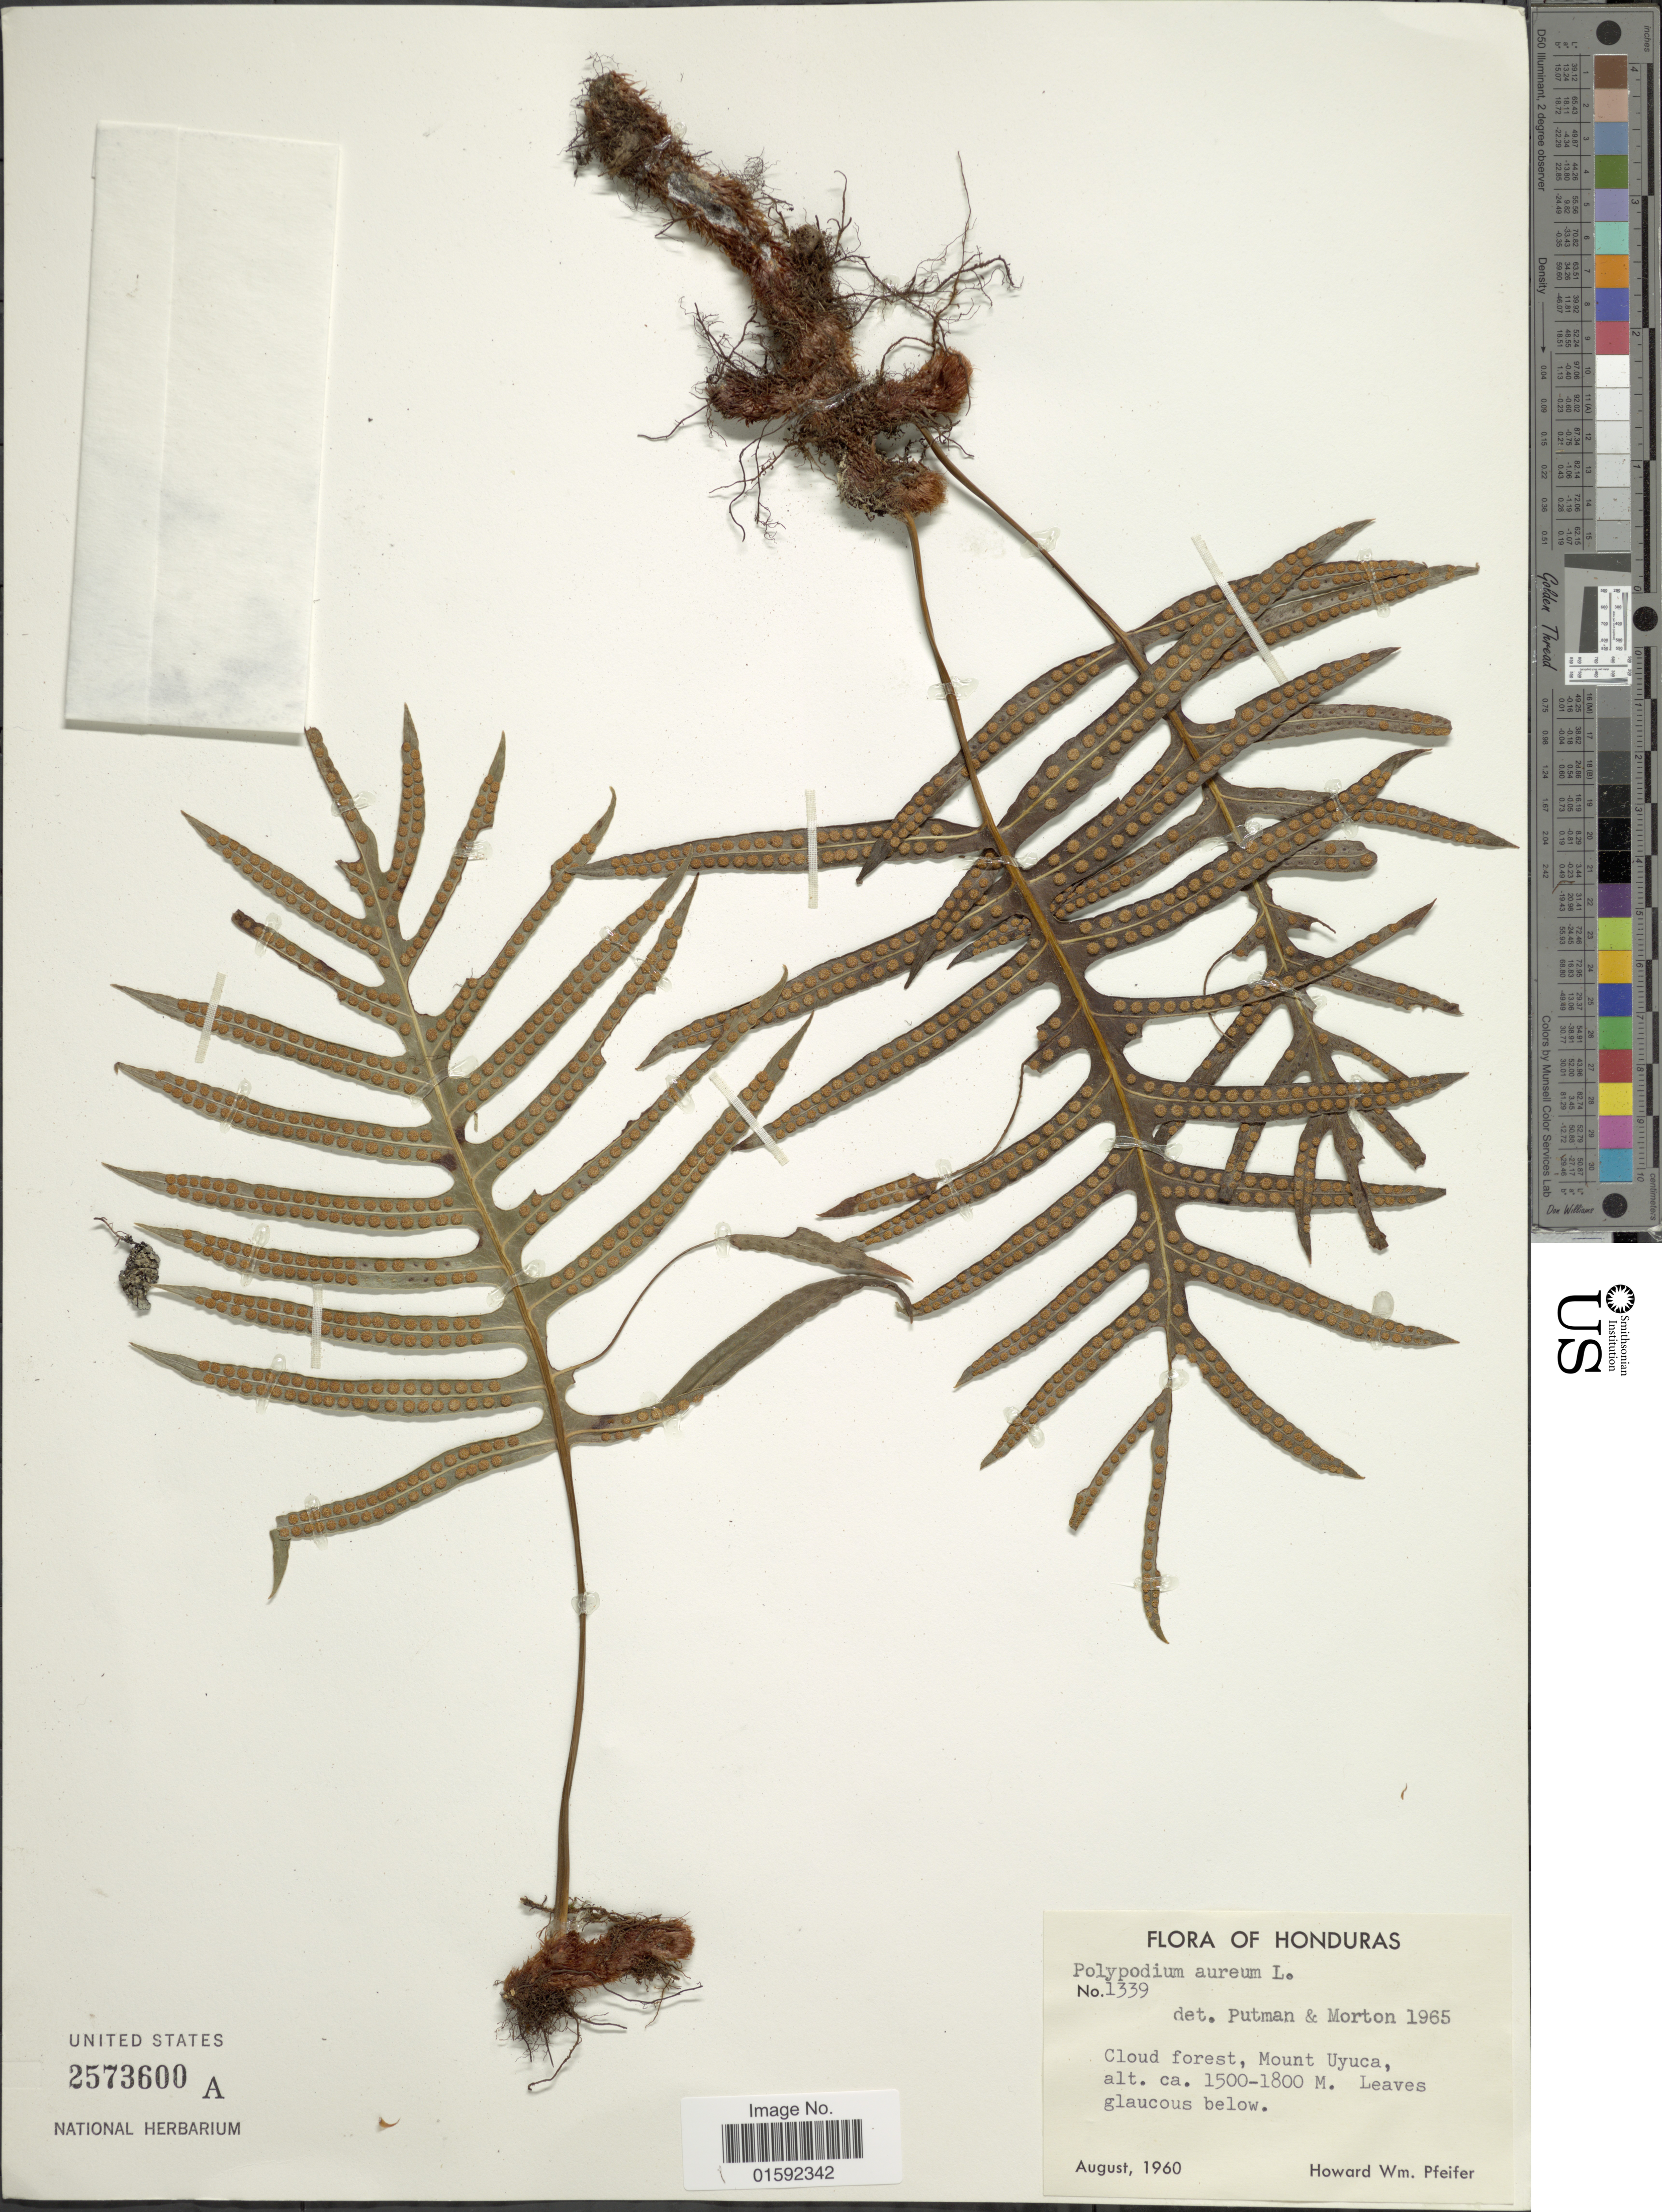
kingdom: Plantae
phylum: Tracheophyta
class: Polypodiopsida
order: Polypodiales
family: Polypodiaceae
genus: Phlebodium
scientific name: Phlebodium pseudoaureum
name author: (Cav.) Lellinger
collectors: H. W. Pfeifer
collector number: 1339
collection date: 1960-08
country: Honduras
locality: Honduras, Mount Uyuca.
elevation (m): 1500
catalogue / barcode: US 2573600A